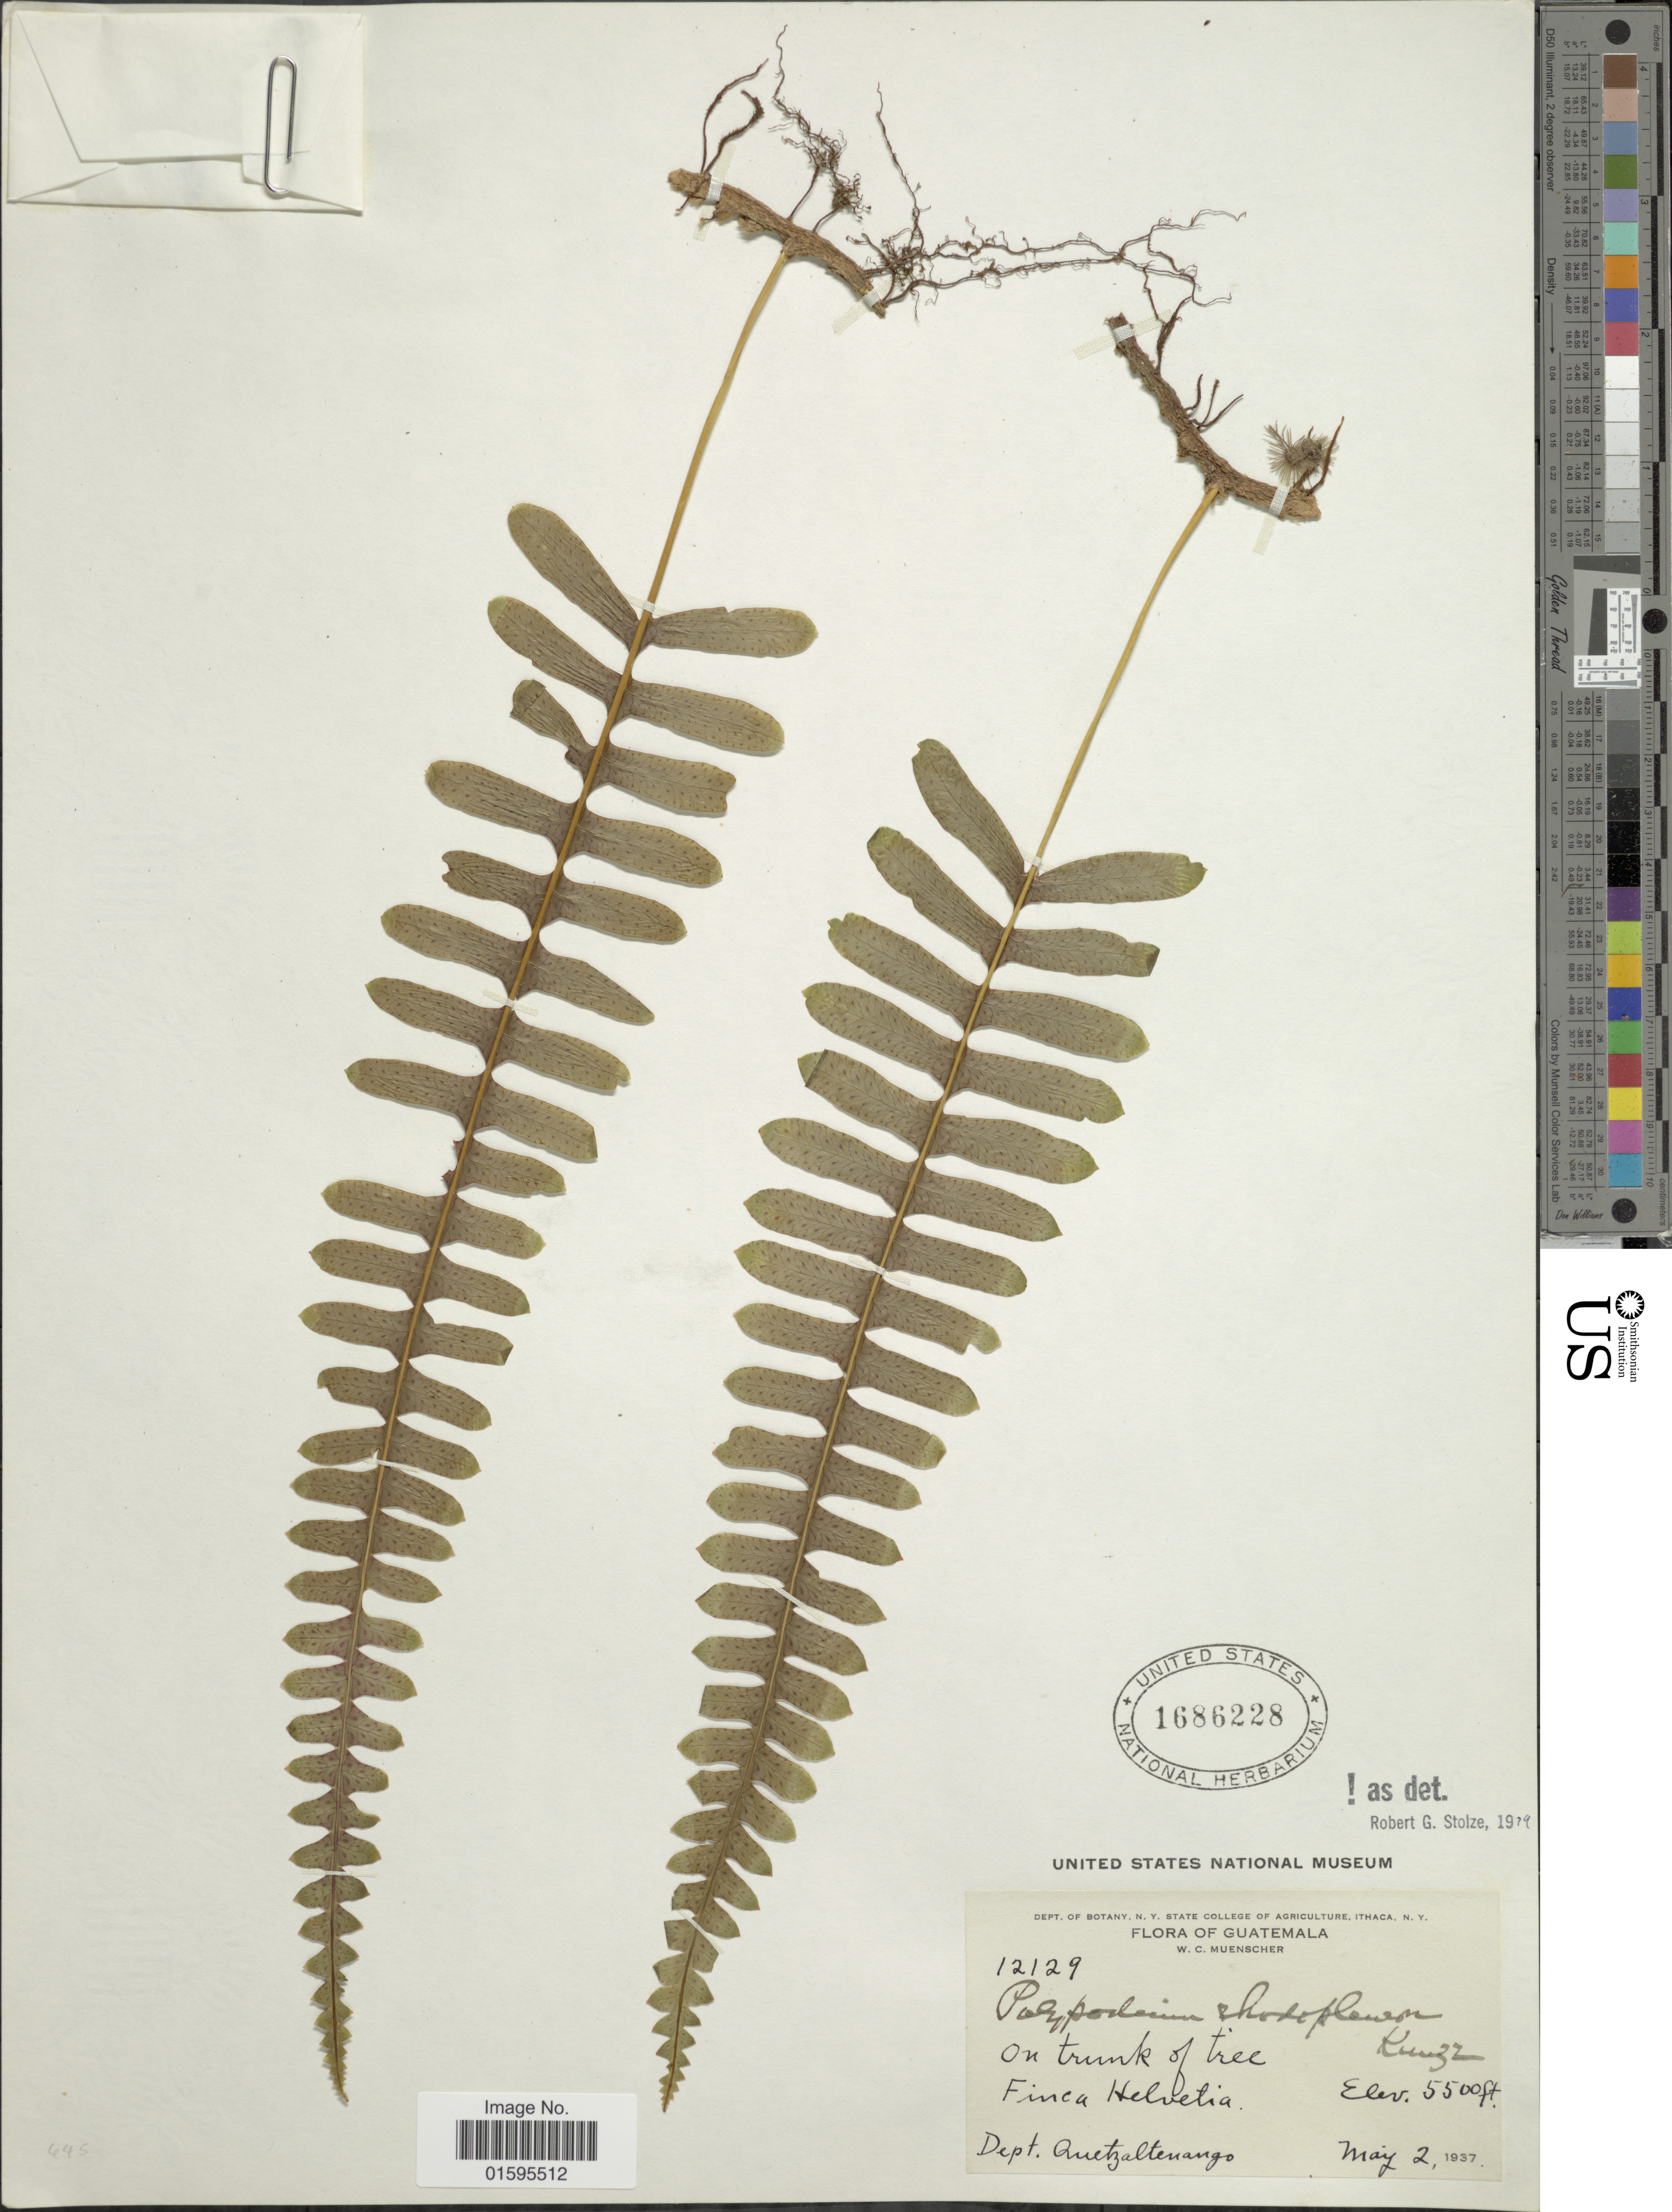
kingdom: Plantae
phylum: Tracheophyta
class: Polypodiopsida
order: Polypodiales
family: Polypodiaceae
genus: Polypodium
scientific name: Polypodium rhodopleuron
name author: Kunze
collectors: W. Muenscher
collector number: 12129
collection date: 1937-05-02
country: Guatemala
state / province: Quetzaltenango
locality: Finca Helvetia, Dept. Quetzaltenango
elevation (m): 1676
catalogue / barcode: US 1686228